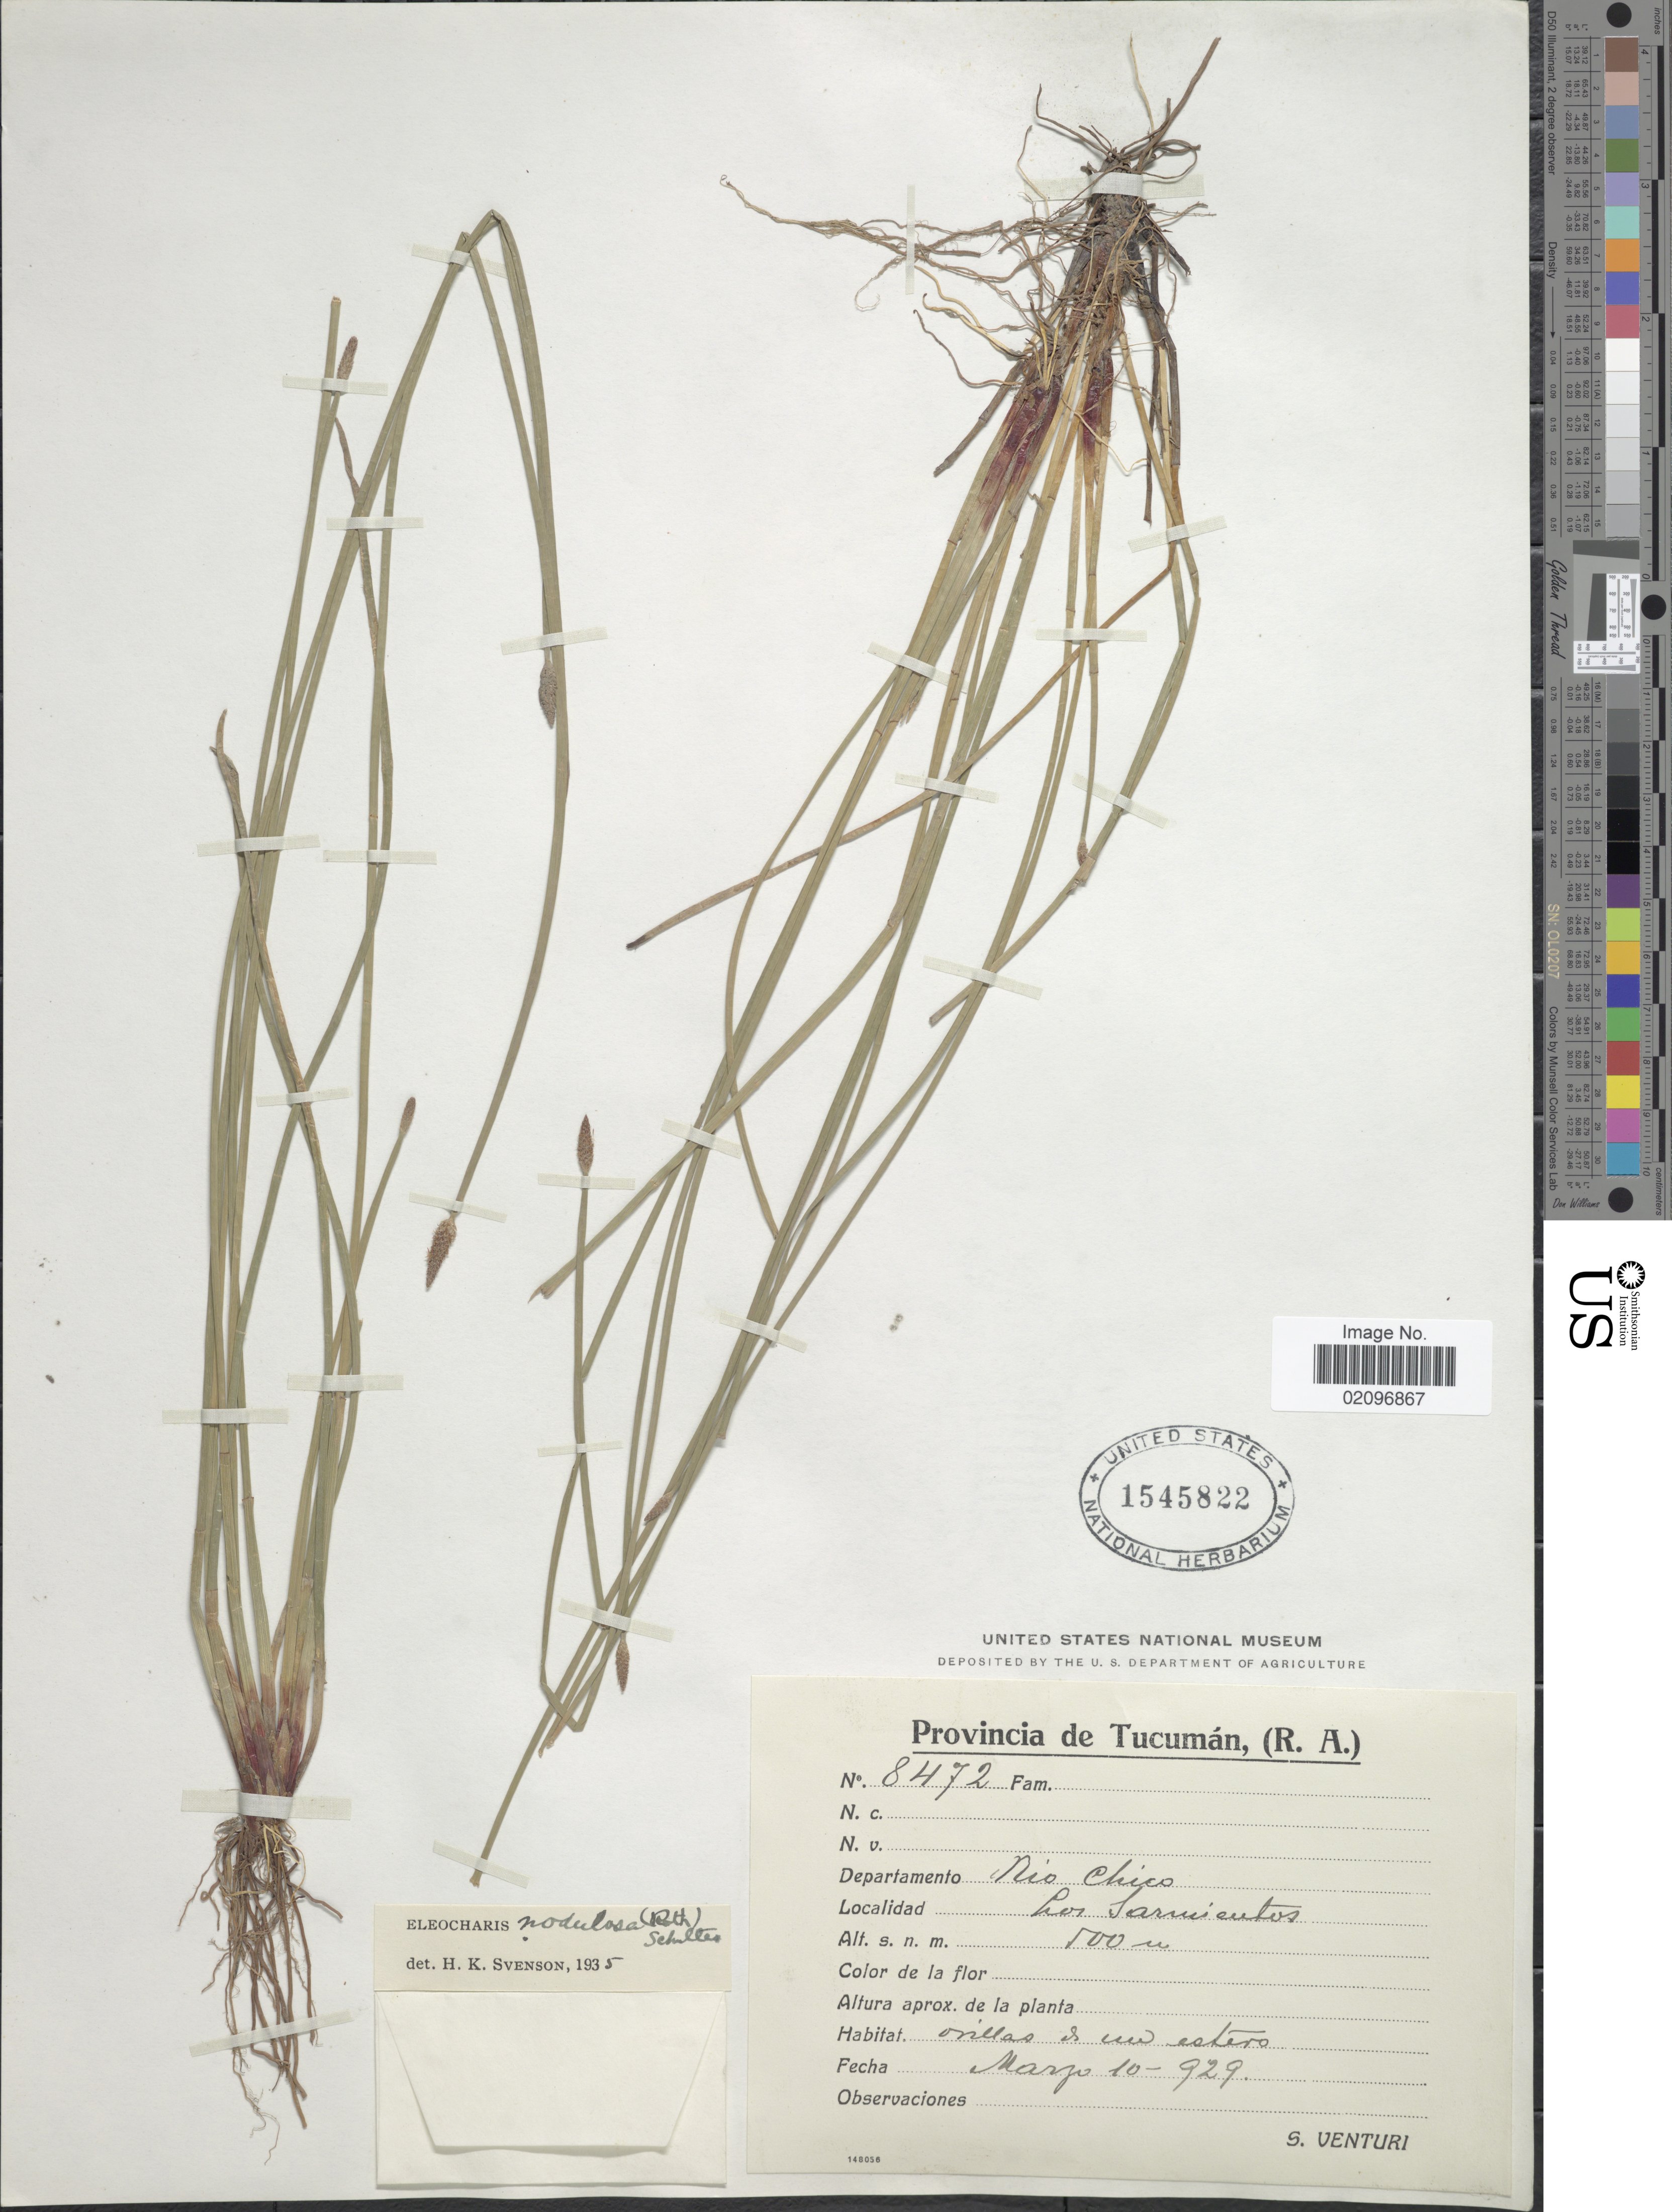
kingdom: Plantae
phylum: Tracheophyta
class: Liliopsida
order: Poales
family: Cyperaceae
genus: Eleocharis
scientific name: Eleocharis montana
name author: (Kunth) Roem. & Schult.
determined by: Strong, Mark T., (BOT), Smithsonian Institution - National Museum of Natural History (UNITED STATES)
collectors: S. Venturi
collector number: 8472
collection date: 1929-03-10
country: Argentina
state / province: Tucuman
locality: (R.A.) Rio Chico. Los Sarmientos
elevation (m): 500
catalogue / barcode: US 1545822